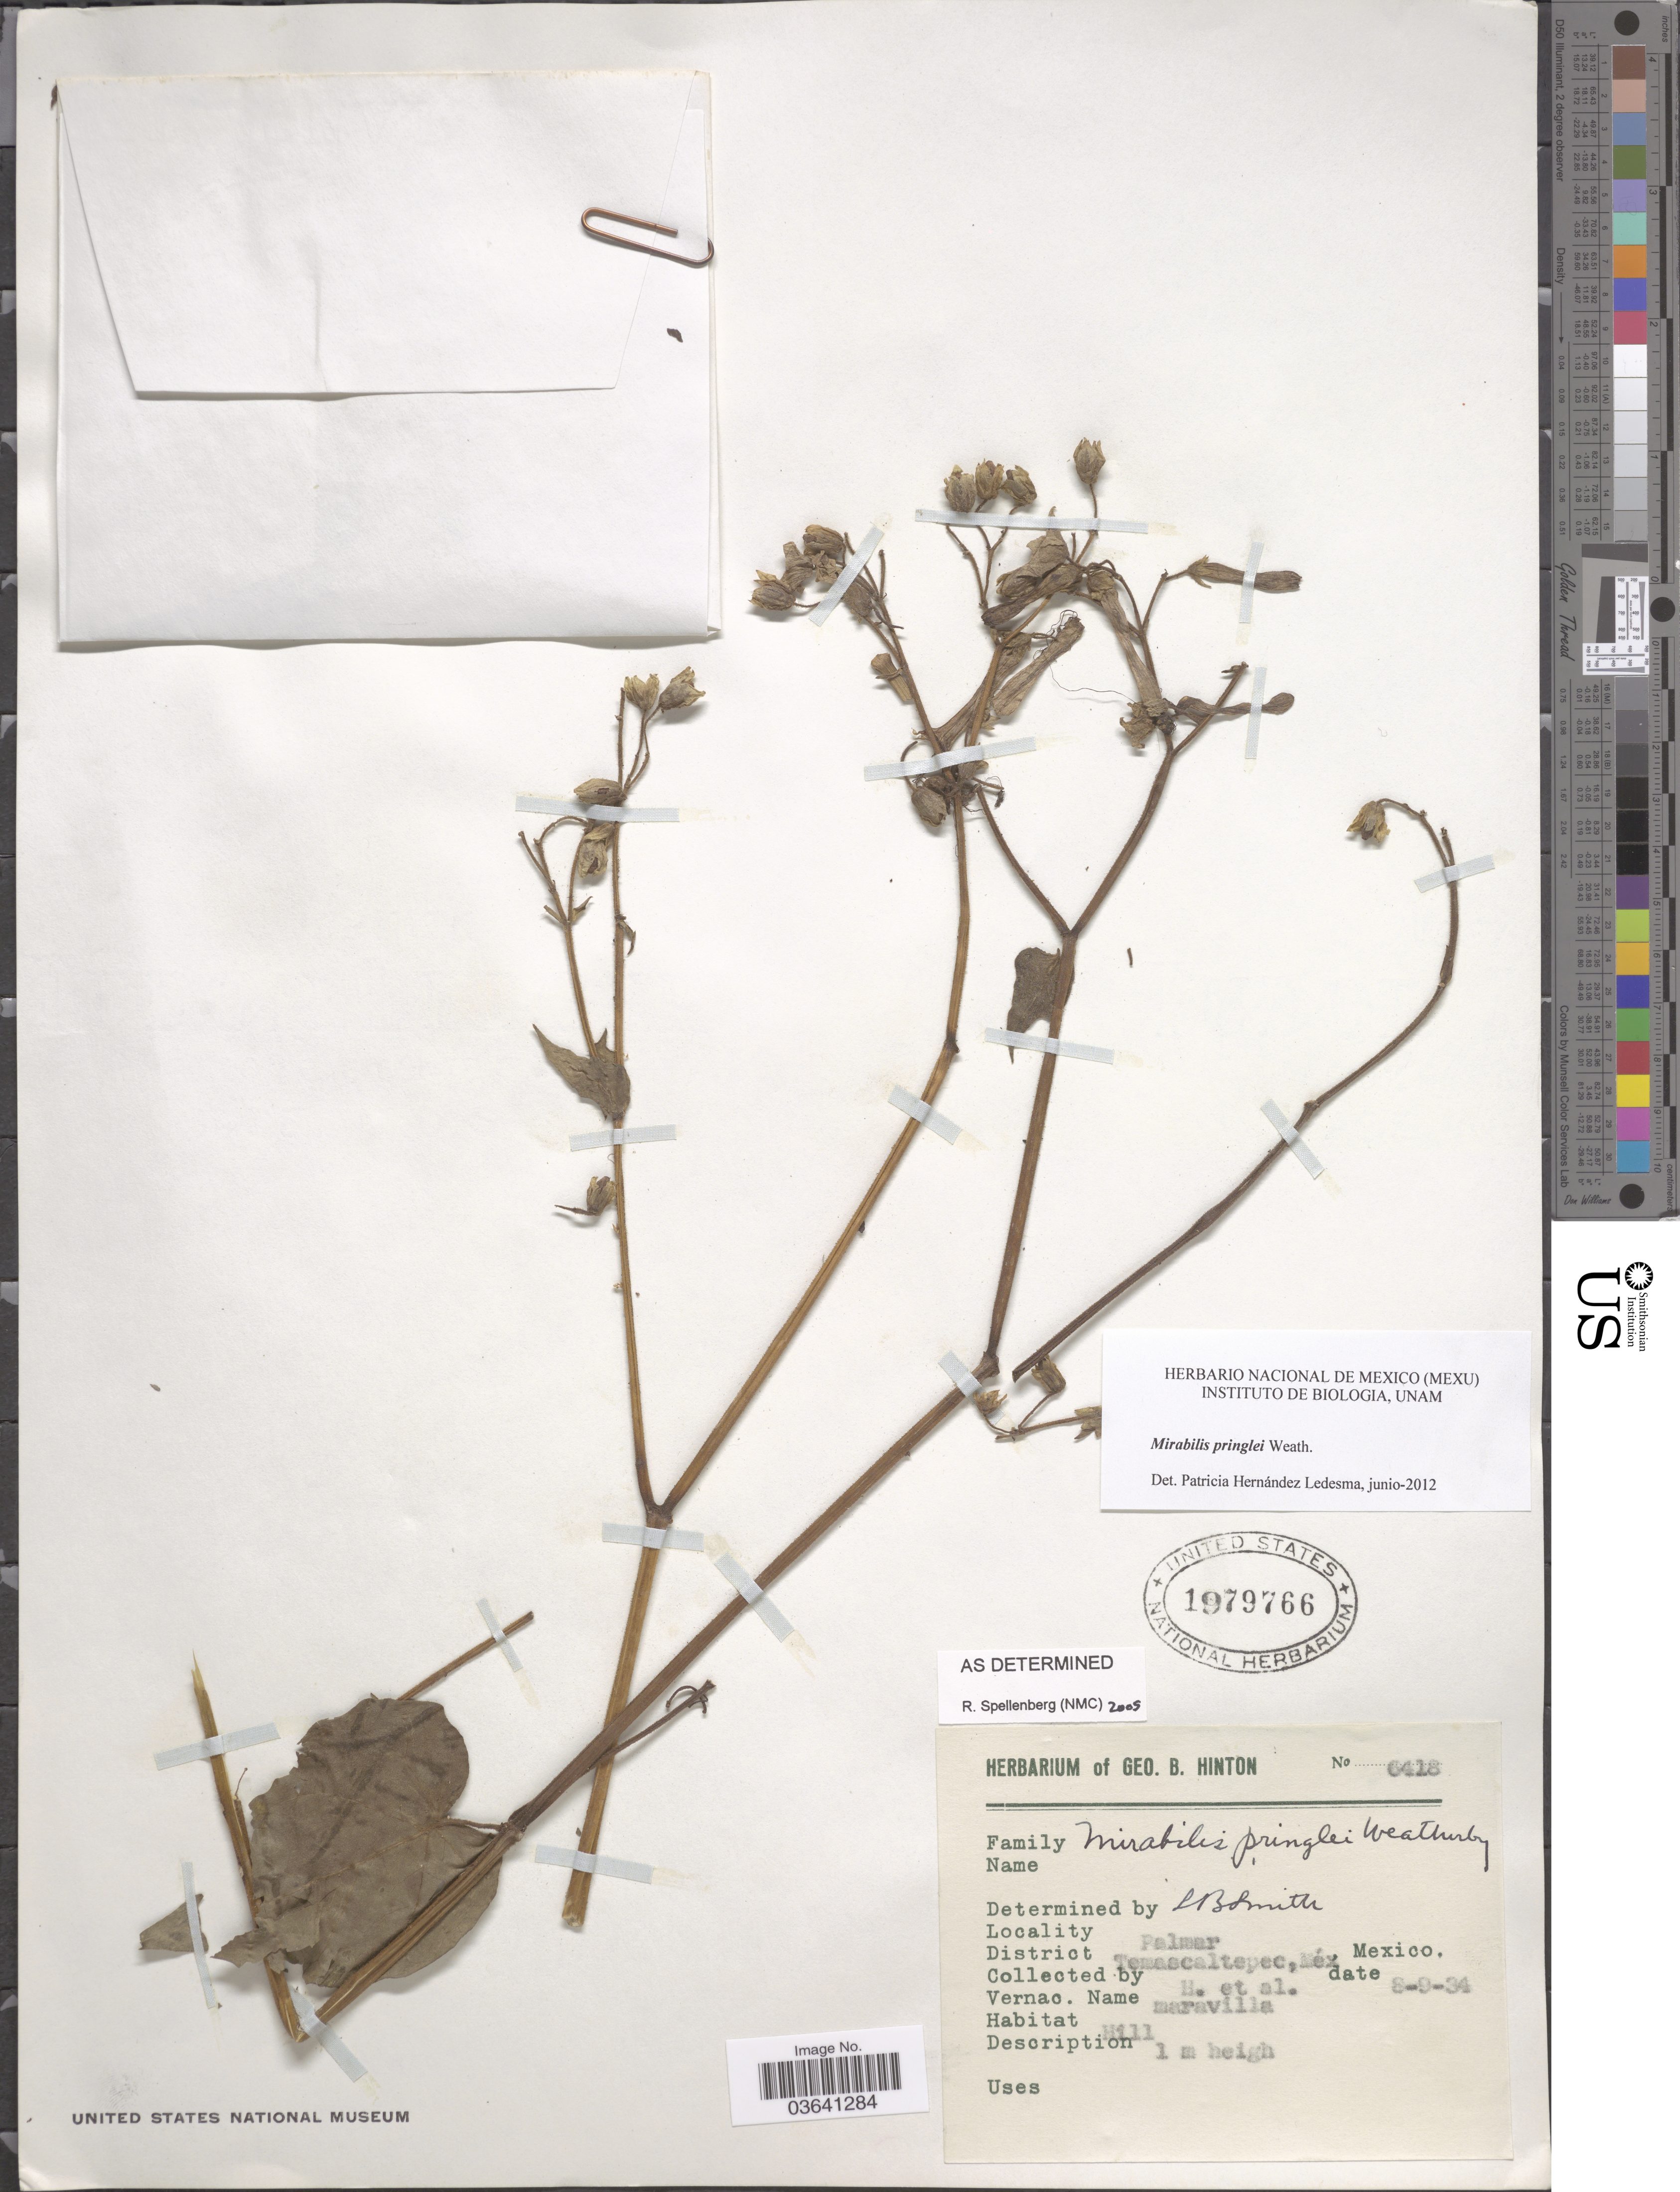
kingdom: Plantae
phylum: Tracheophyta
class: Magnoliopsida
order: Caryophyllales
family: Nyctaginaceae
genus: Mirabilis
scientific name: Mirabilis pringlei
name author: Weath.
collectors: G. B. Hinton & et al.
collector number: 6418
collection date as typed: Transcribed d/m/y: 8/9/34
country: Mexico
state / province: México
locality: Palmar. District Temascaltepec.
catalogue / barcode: US 1979766